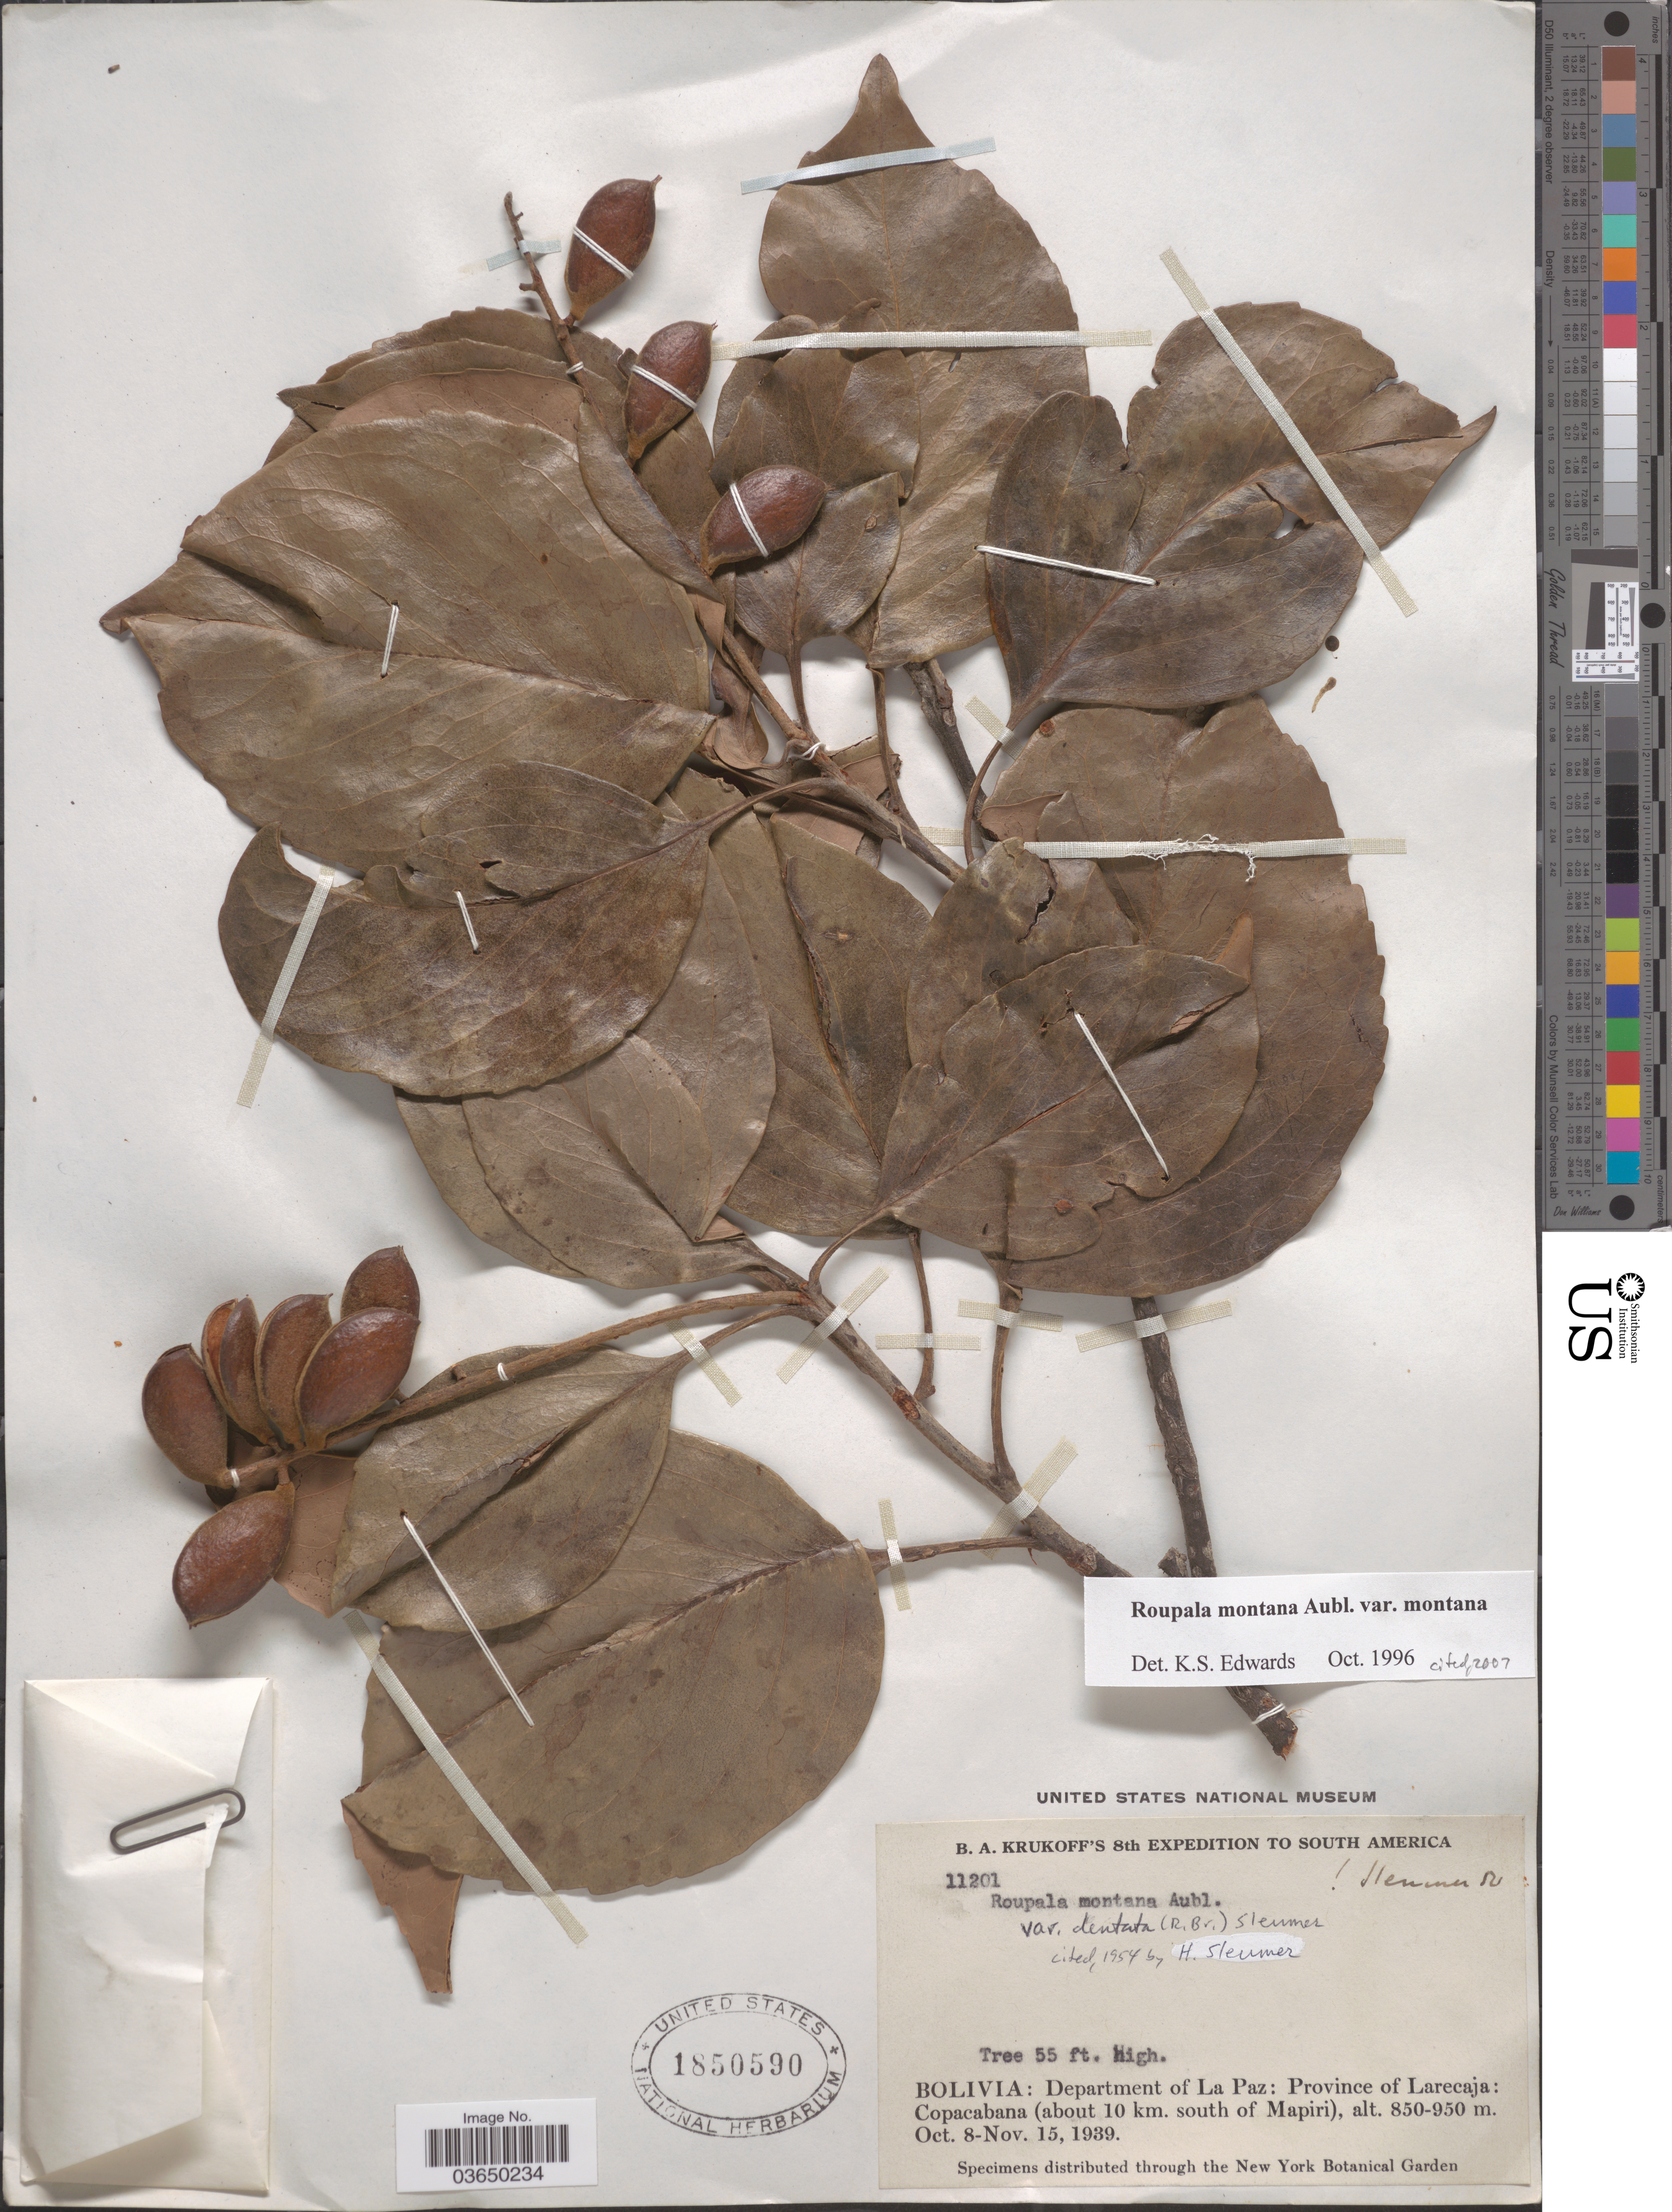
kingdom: Plantae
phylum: Tracheophyta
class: Magnoliopsida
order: Proteales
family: Proteaceae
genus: Roupala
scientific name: Roupala montana var. montana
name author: Aubl.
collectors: B. A. Krukoff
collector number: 11201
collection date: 1939-10-08/1939-11-15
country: Bolivia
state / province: La Paz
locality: Department of La Paz: Province of Larecaja: Copacabana (about 10 km. south of Mapiri).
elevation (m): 850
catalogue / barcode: US 1850590